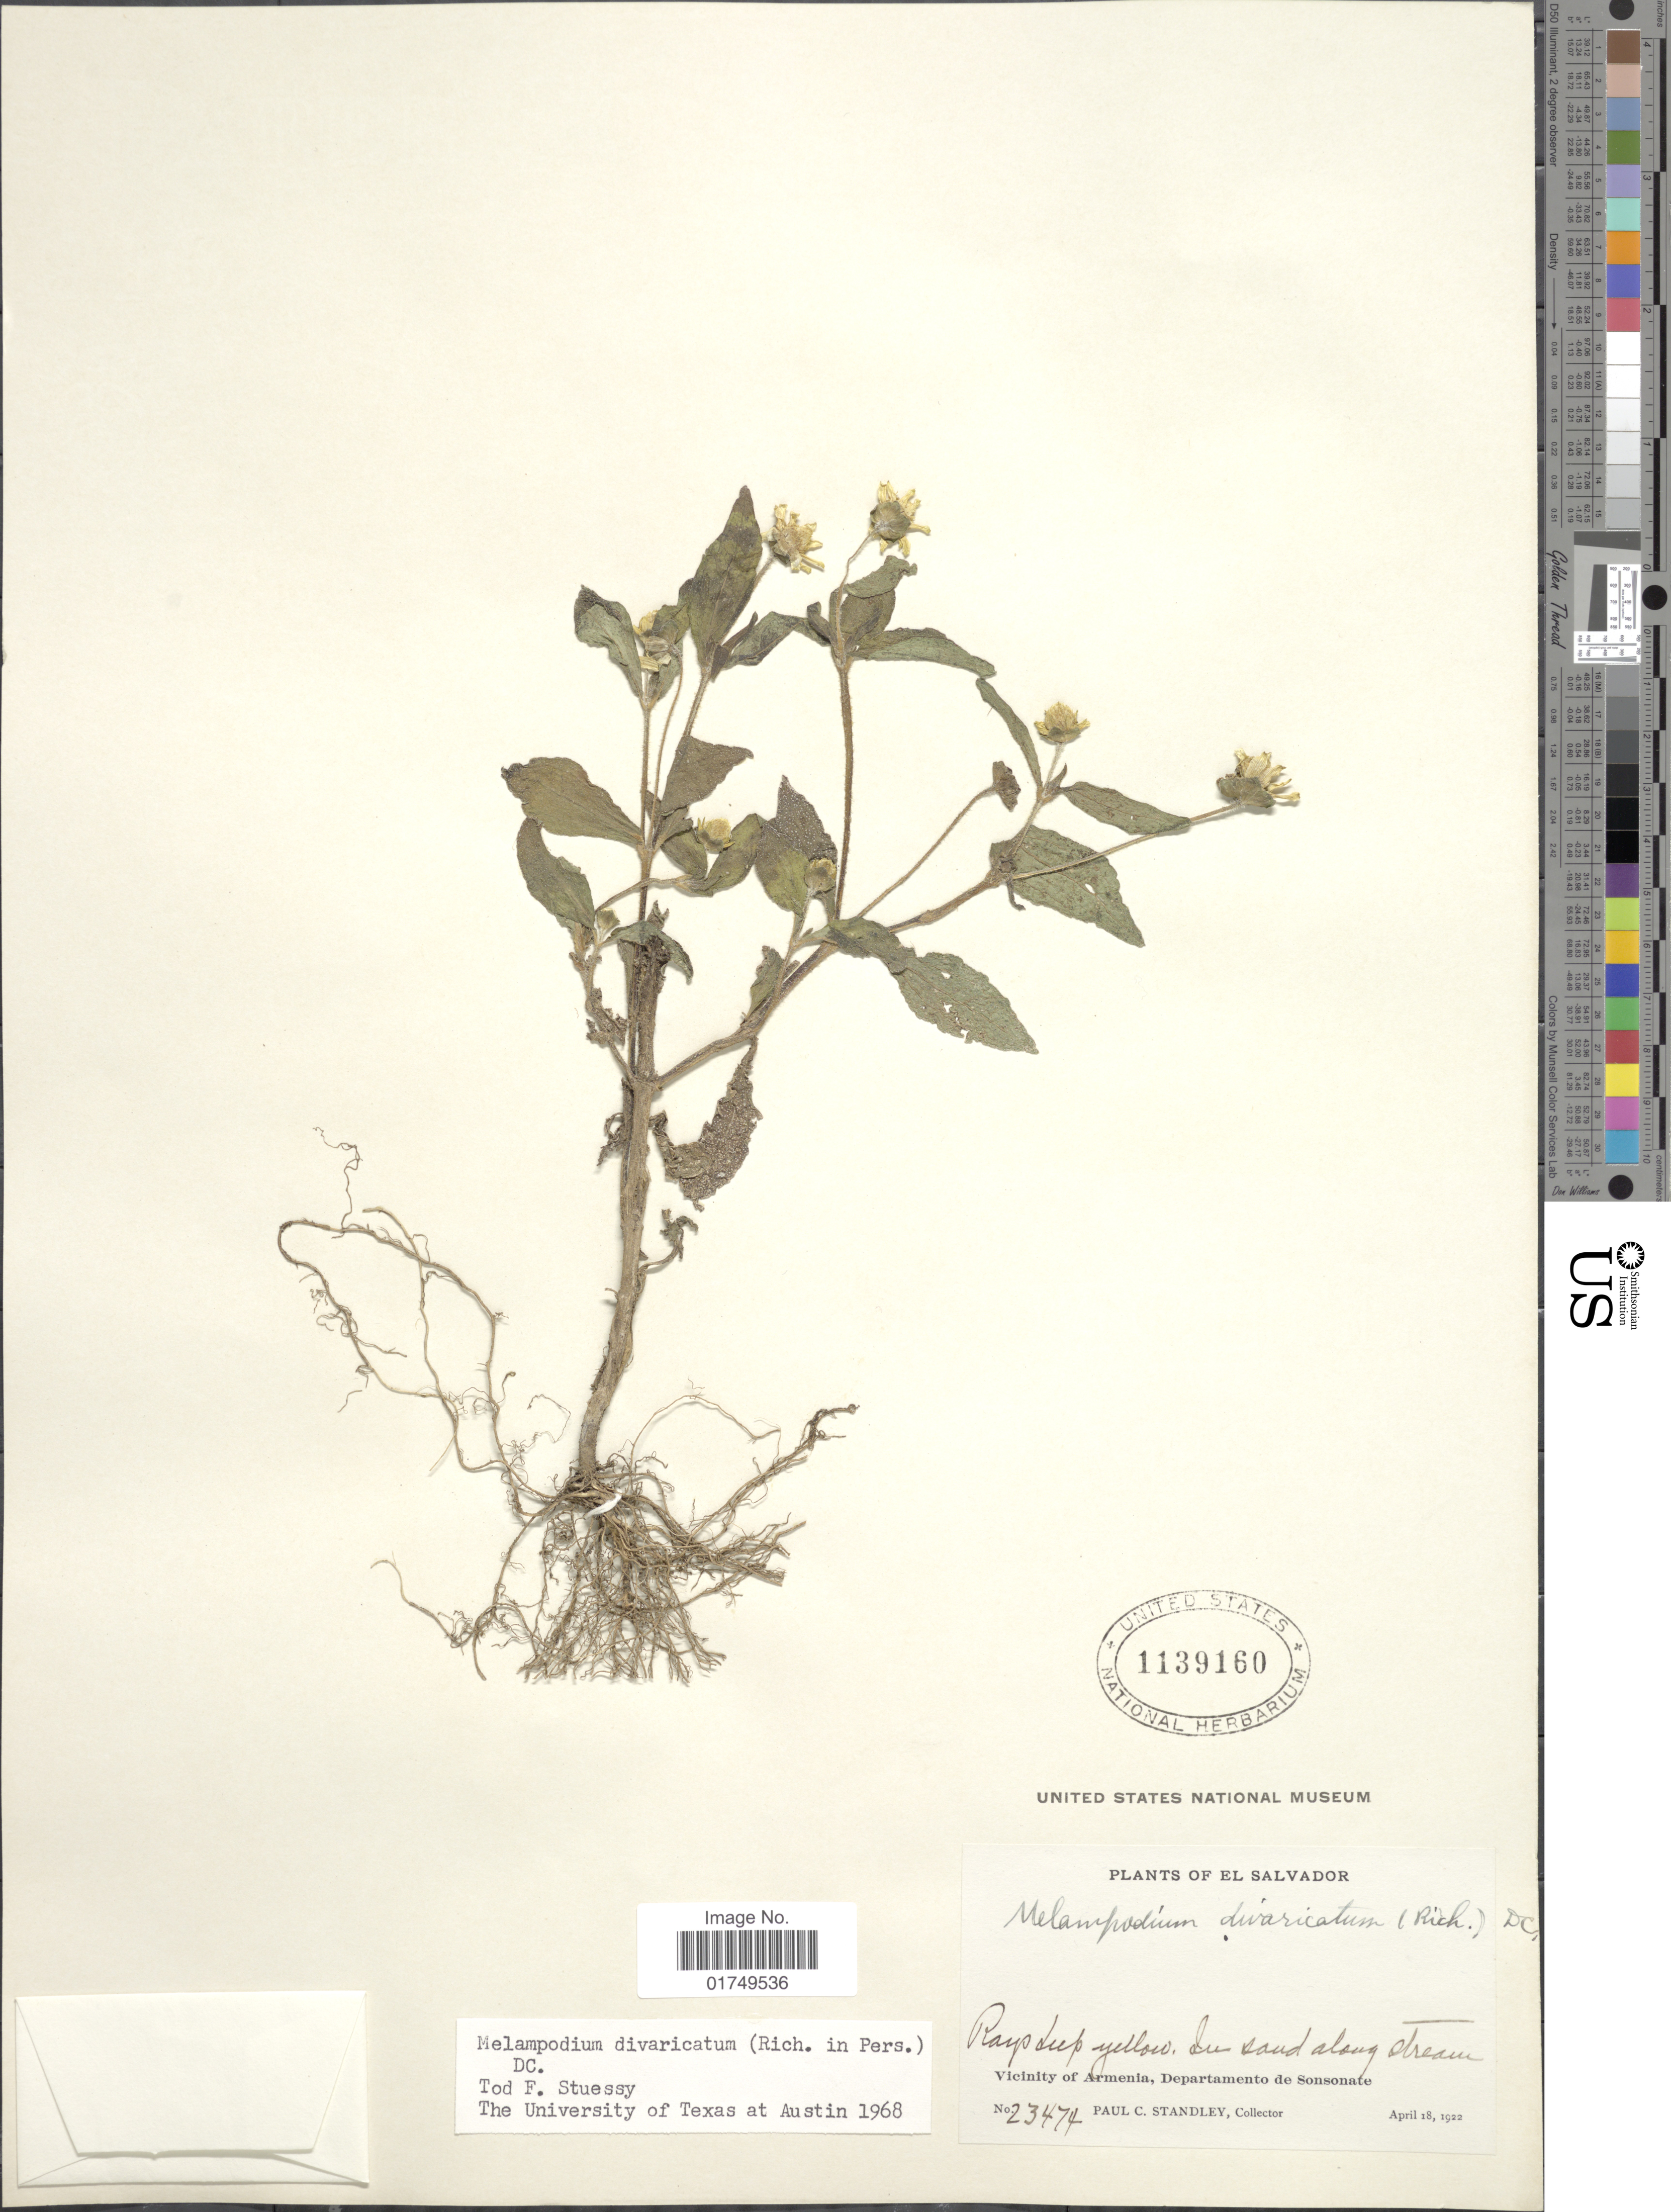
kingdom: Plantae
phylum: Tracheophyta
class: Magnoliopsida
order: Asterales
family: Asteraceae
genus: Melampodium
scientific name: Melampodium divaricatum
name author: (Rich.) DC.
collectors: P. C. Standley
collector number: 23474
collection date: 1922-04-18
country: El Salvador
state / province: Sonsonate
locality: Vicinity of Armenia, Departamento de Sonsonate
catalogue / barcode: US 1139160